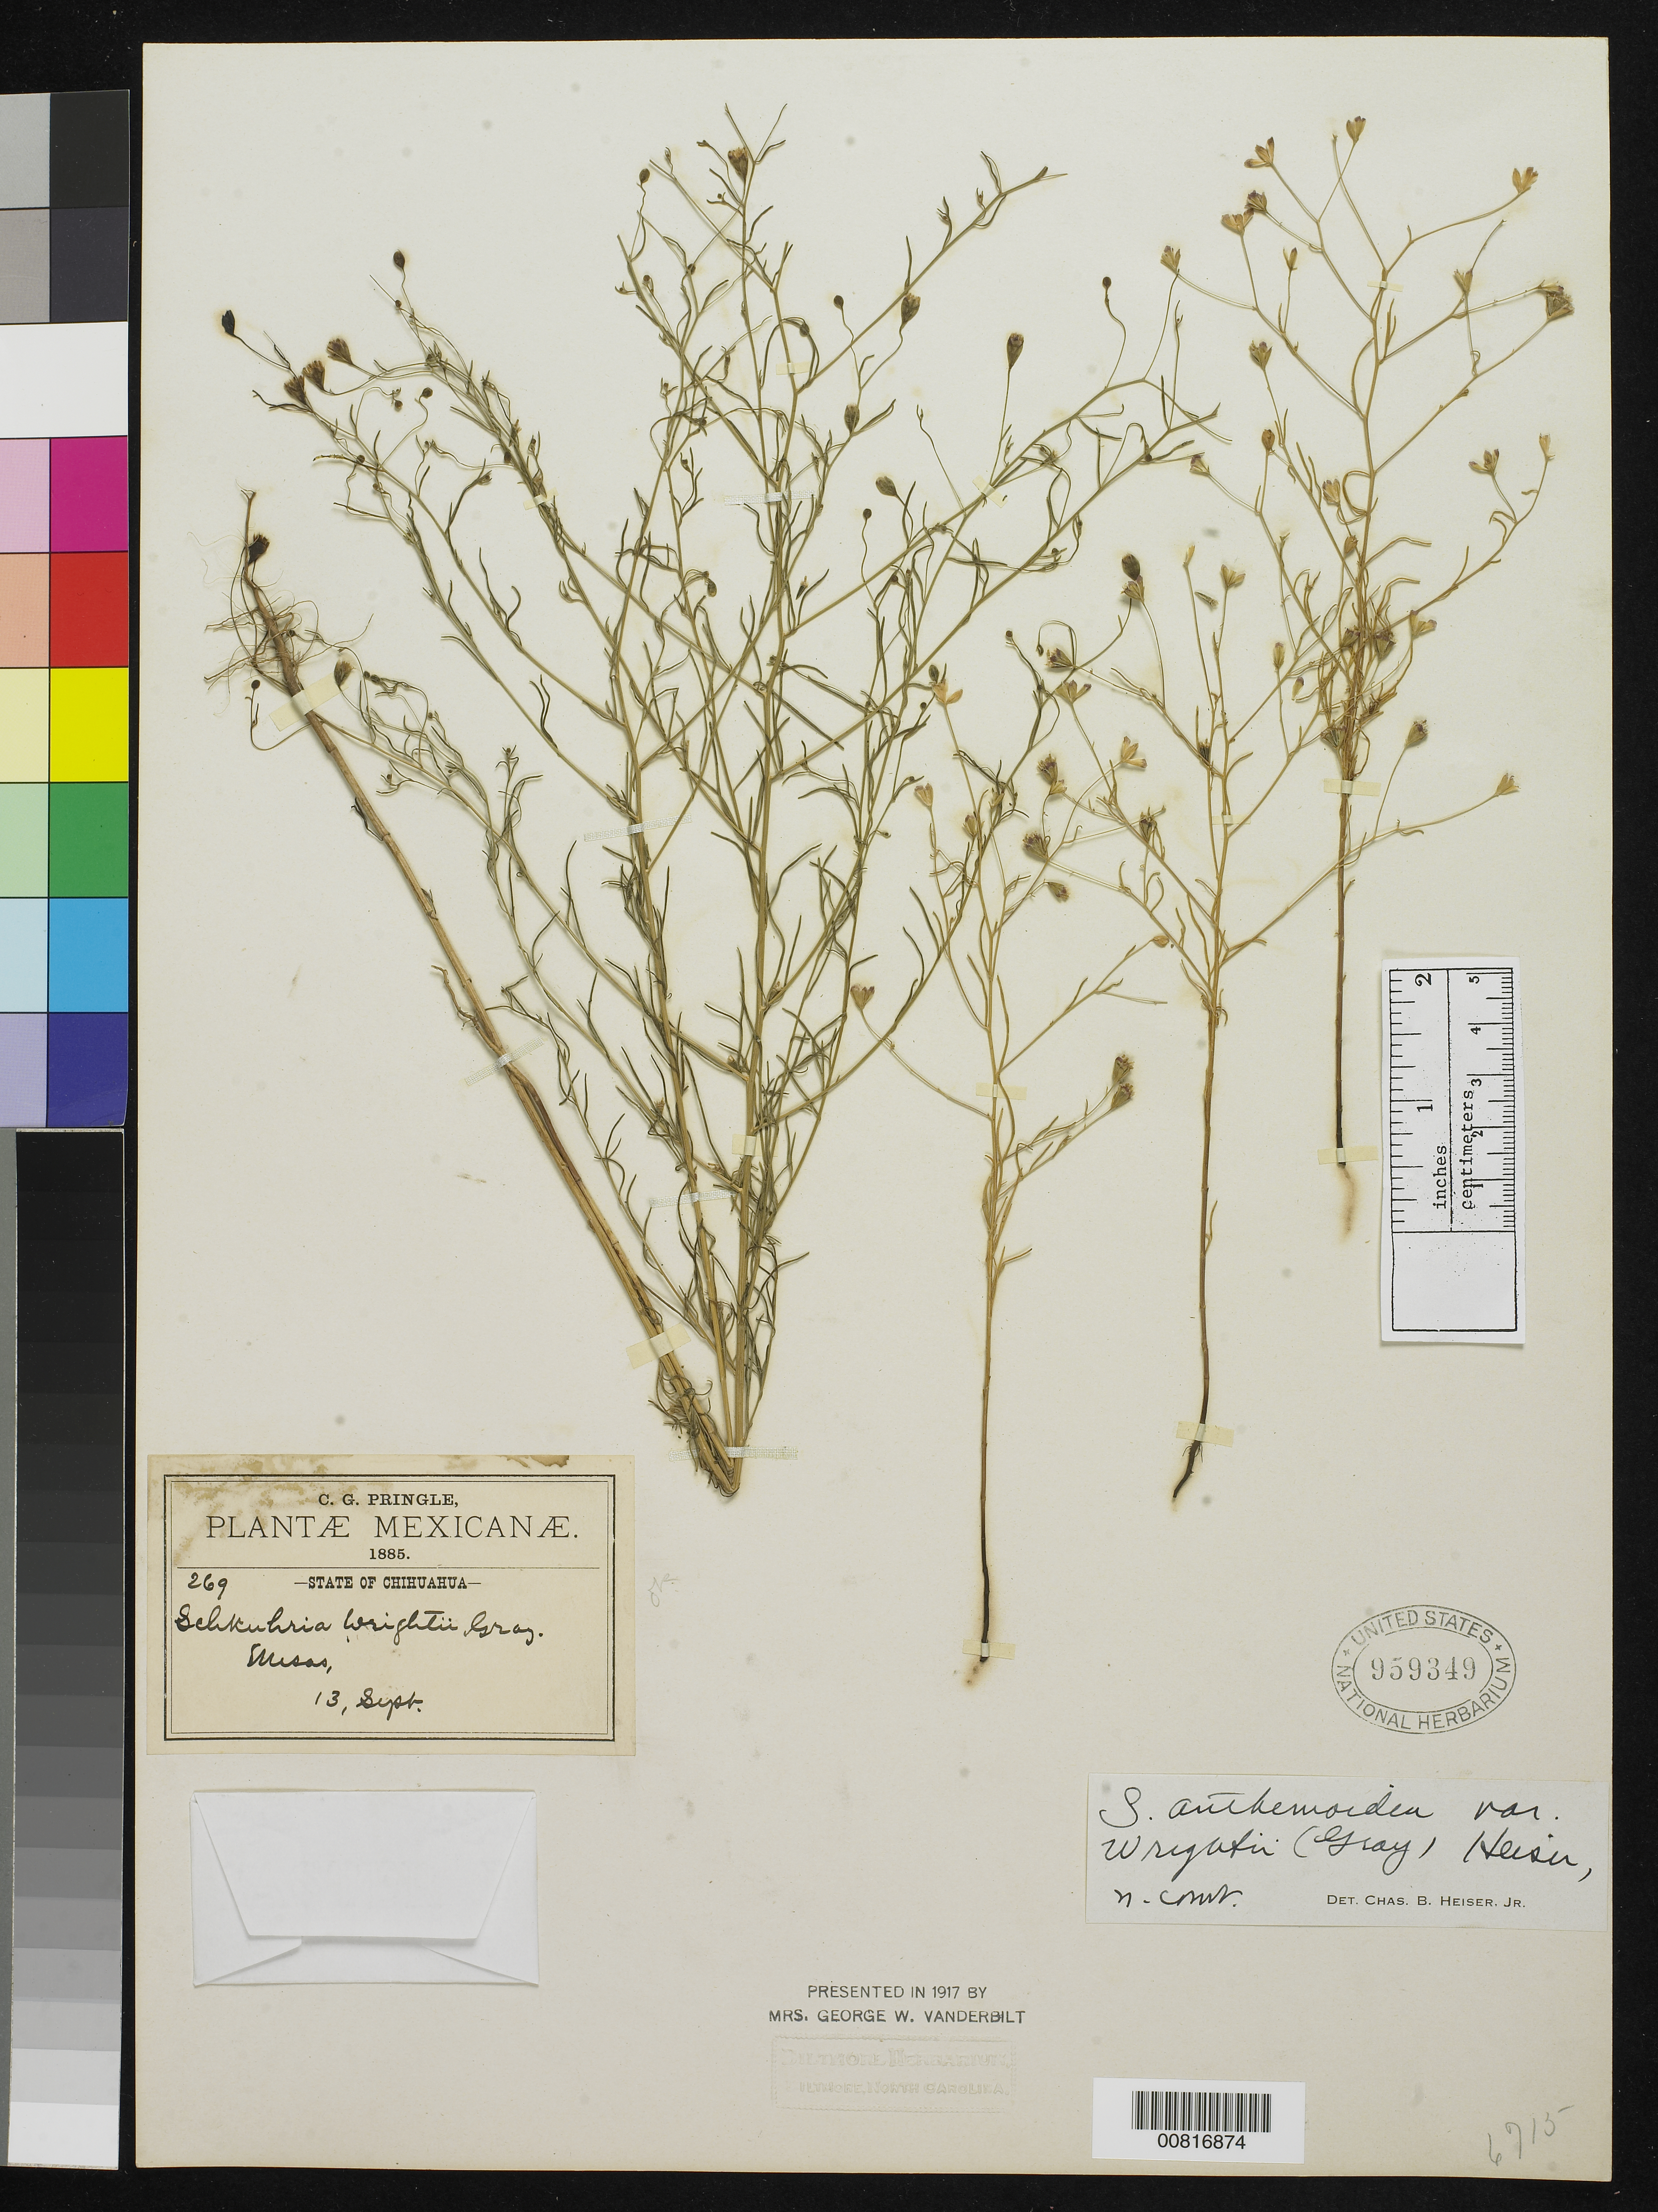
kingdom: Plantae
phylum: Tracheophyta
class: Magnoliopsida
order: Asterales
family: Asteraceae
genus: Schkuhria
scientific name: Schkuhria wislizeni var. wrightii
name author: (A. Gray) S.F. Blake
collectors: C. G. Pringle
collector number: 269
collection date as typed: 13 Sep 1885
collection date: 1885-09-13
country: Mexico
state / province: Chihuahua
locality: Mesas, State of Chihuahua.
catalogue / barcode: US 959349